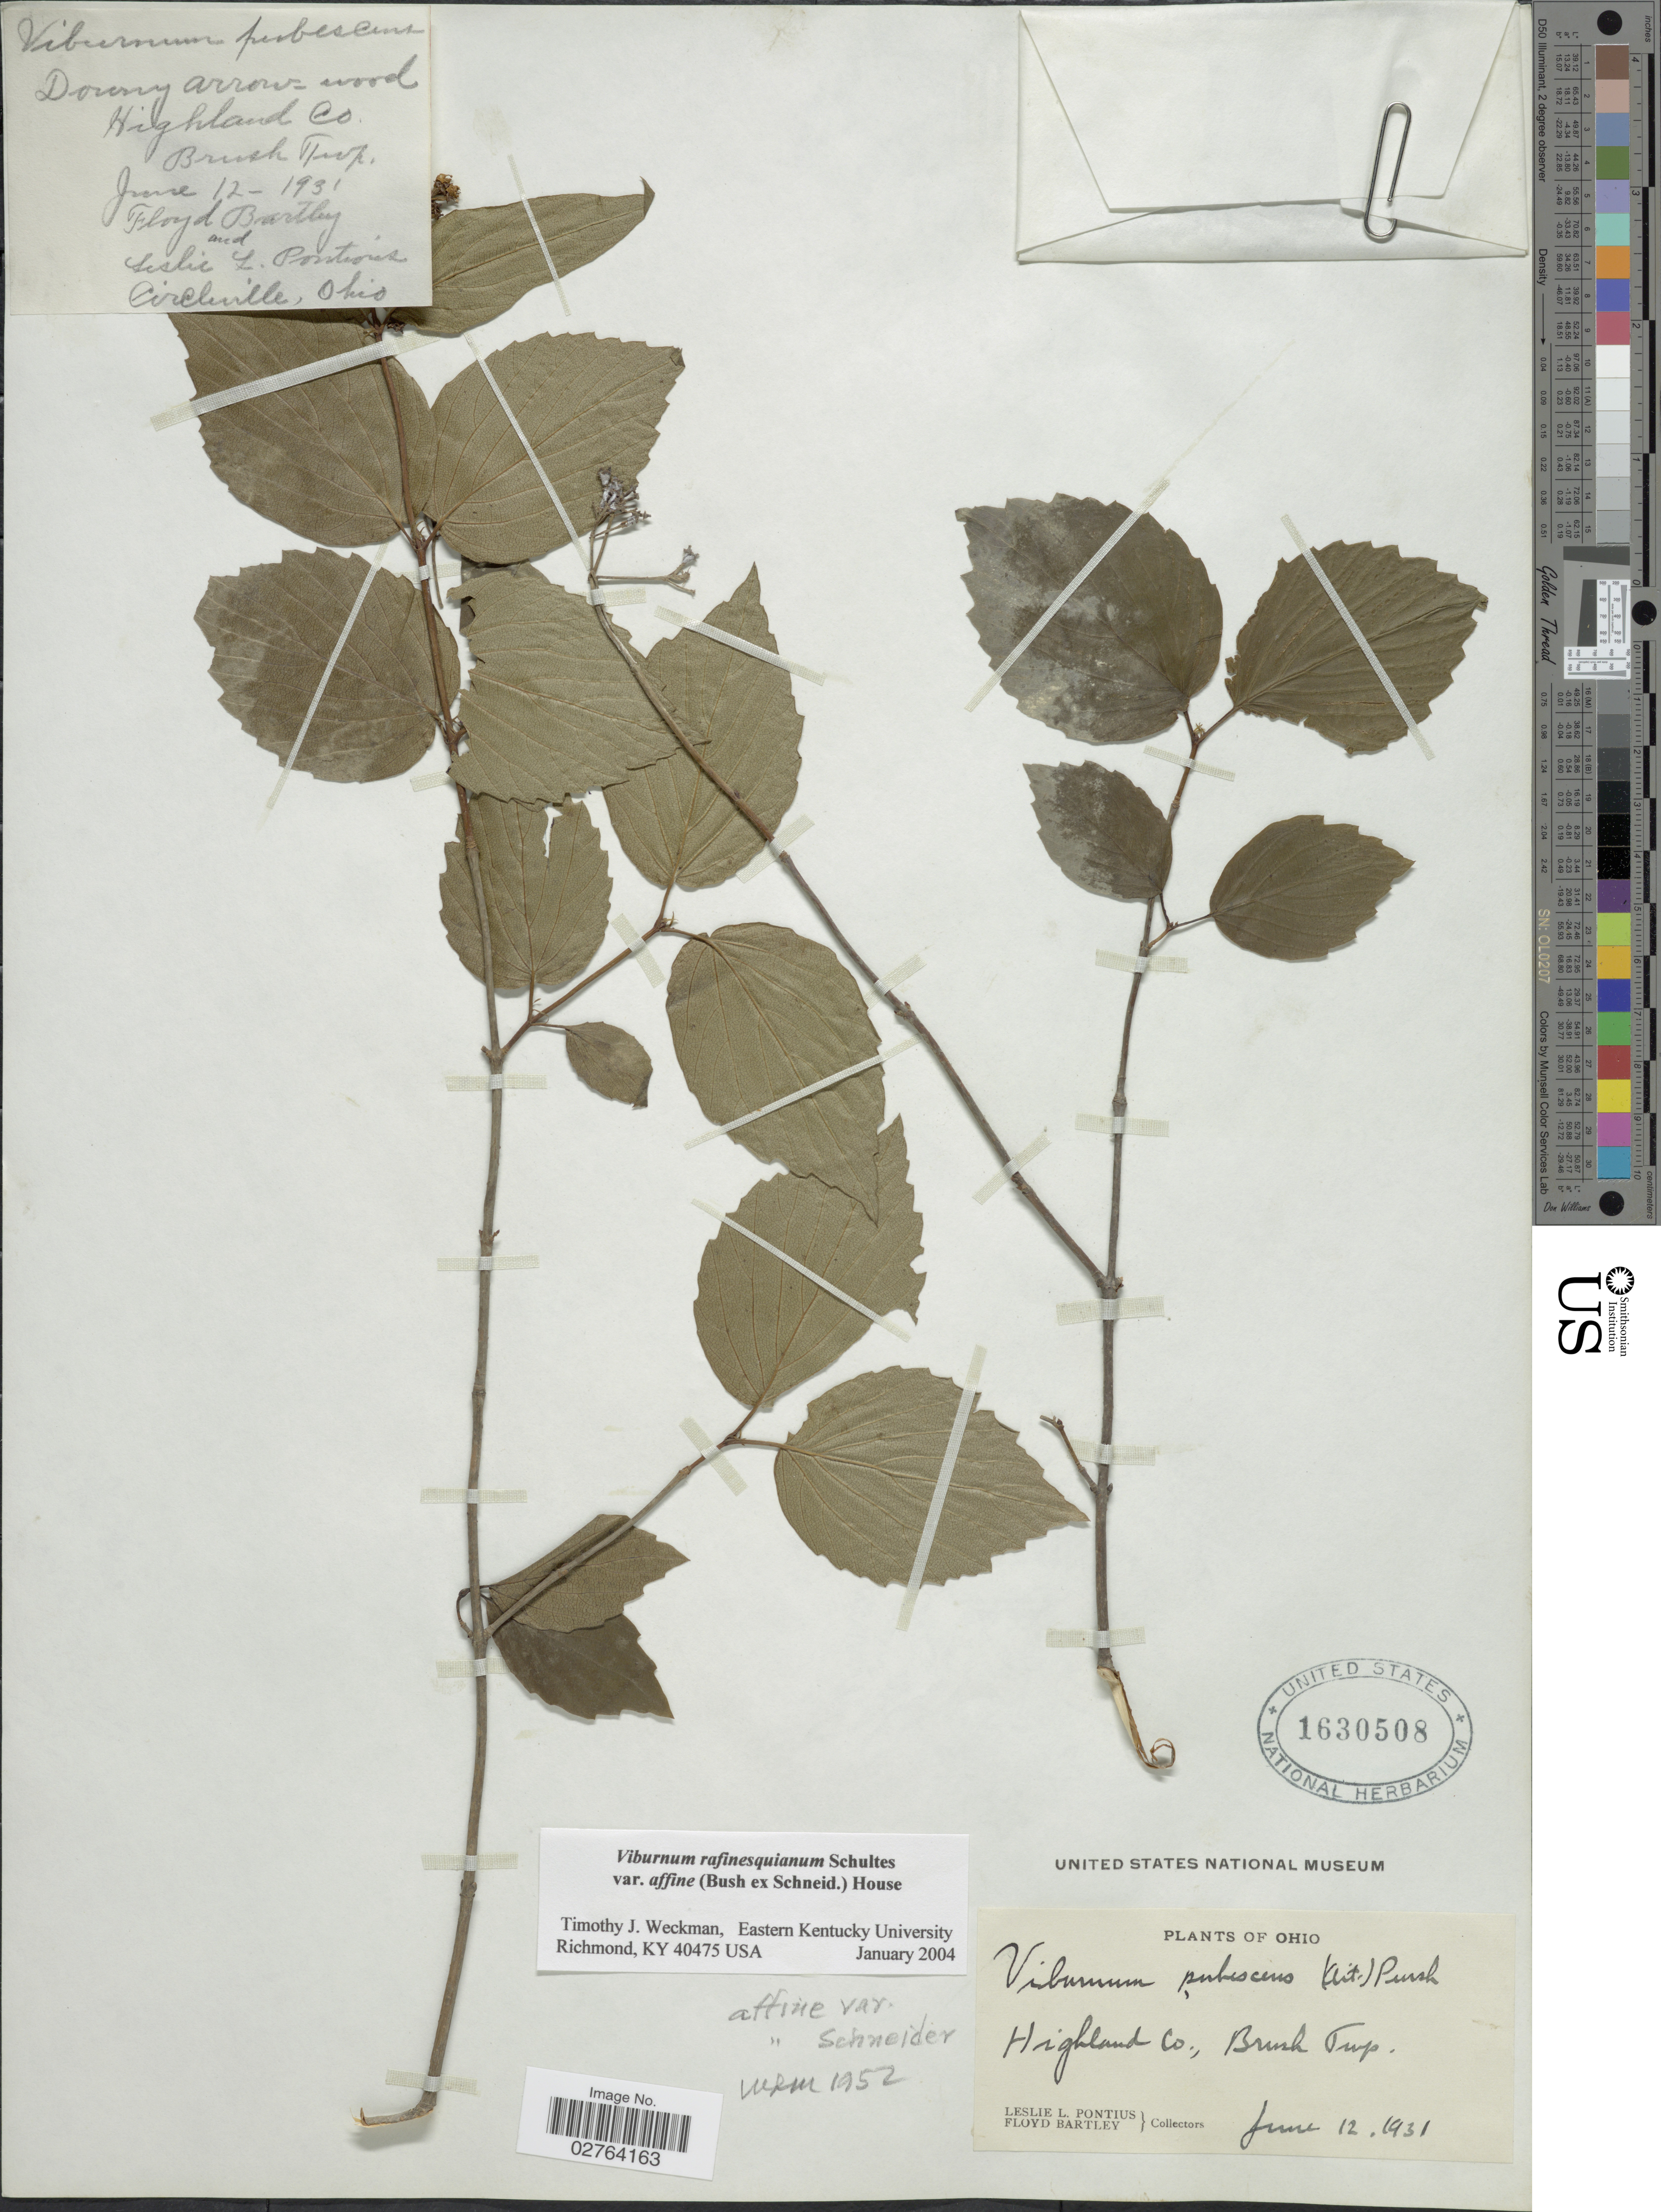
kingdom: Plantae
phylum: Tracheophyta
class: Magnoliopsida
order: Dipsacales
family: Viburnaceae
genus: Viburnum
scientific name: Viburnum rafinesqueanum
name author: Schult.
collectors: L. Pontius & F. Bartley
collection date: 1931-06-12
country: United States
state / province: Ohio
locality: Highland Co., Brush Twp.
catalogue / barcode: US 1630508